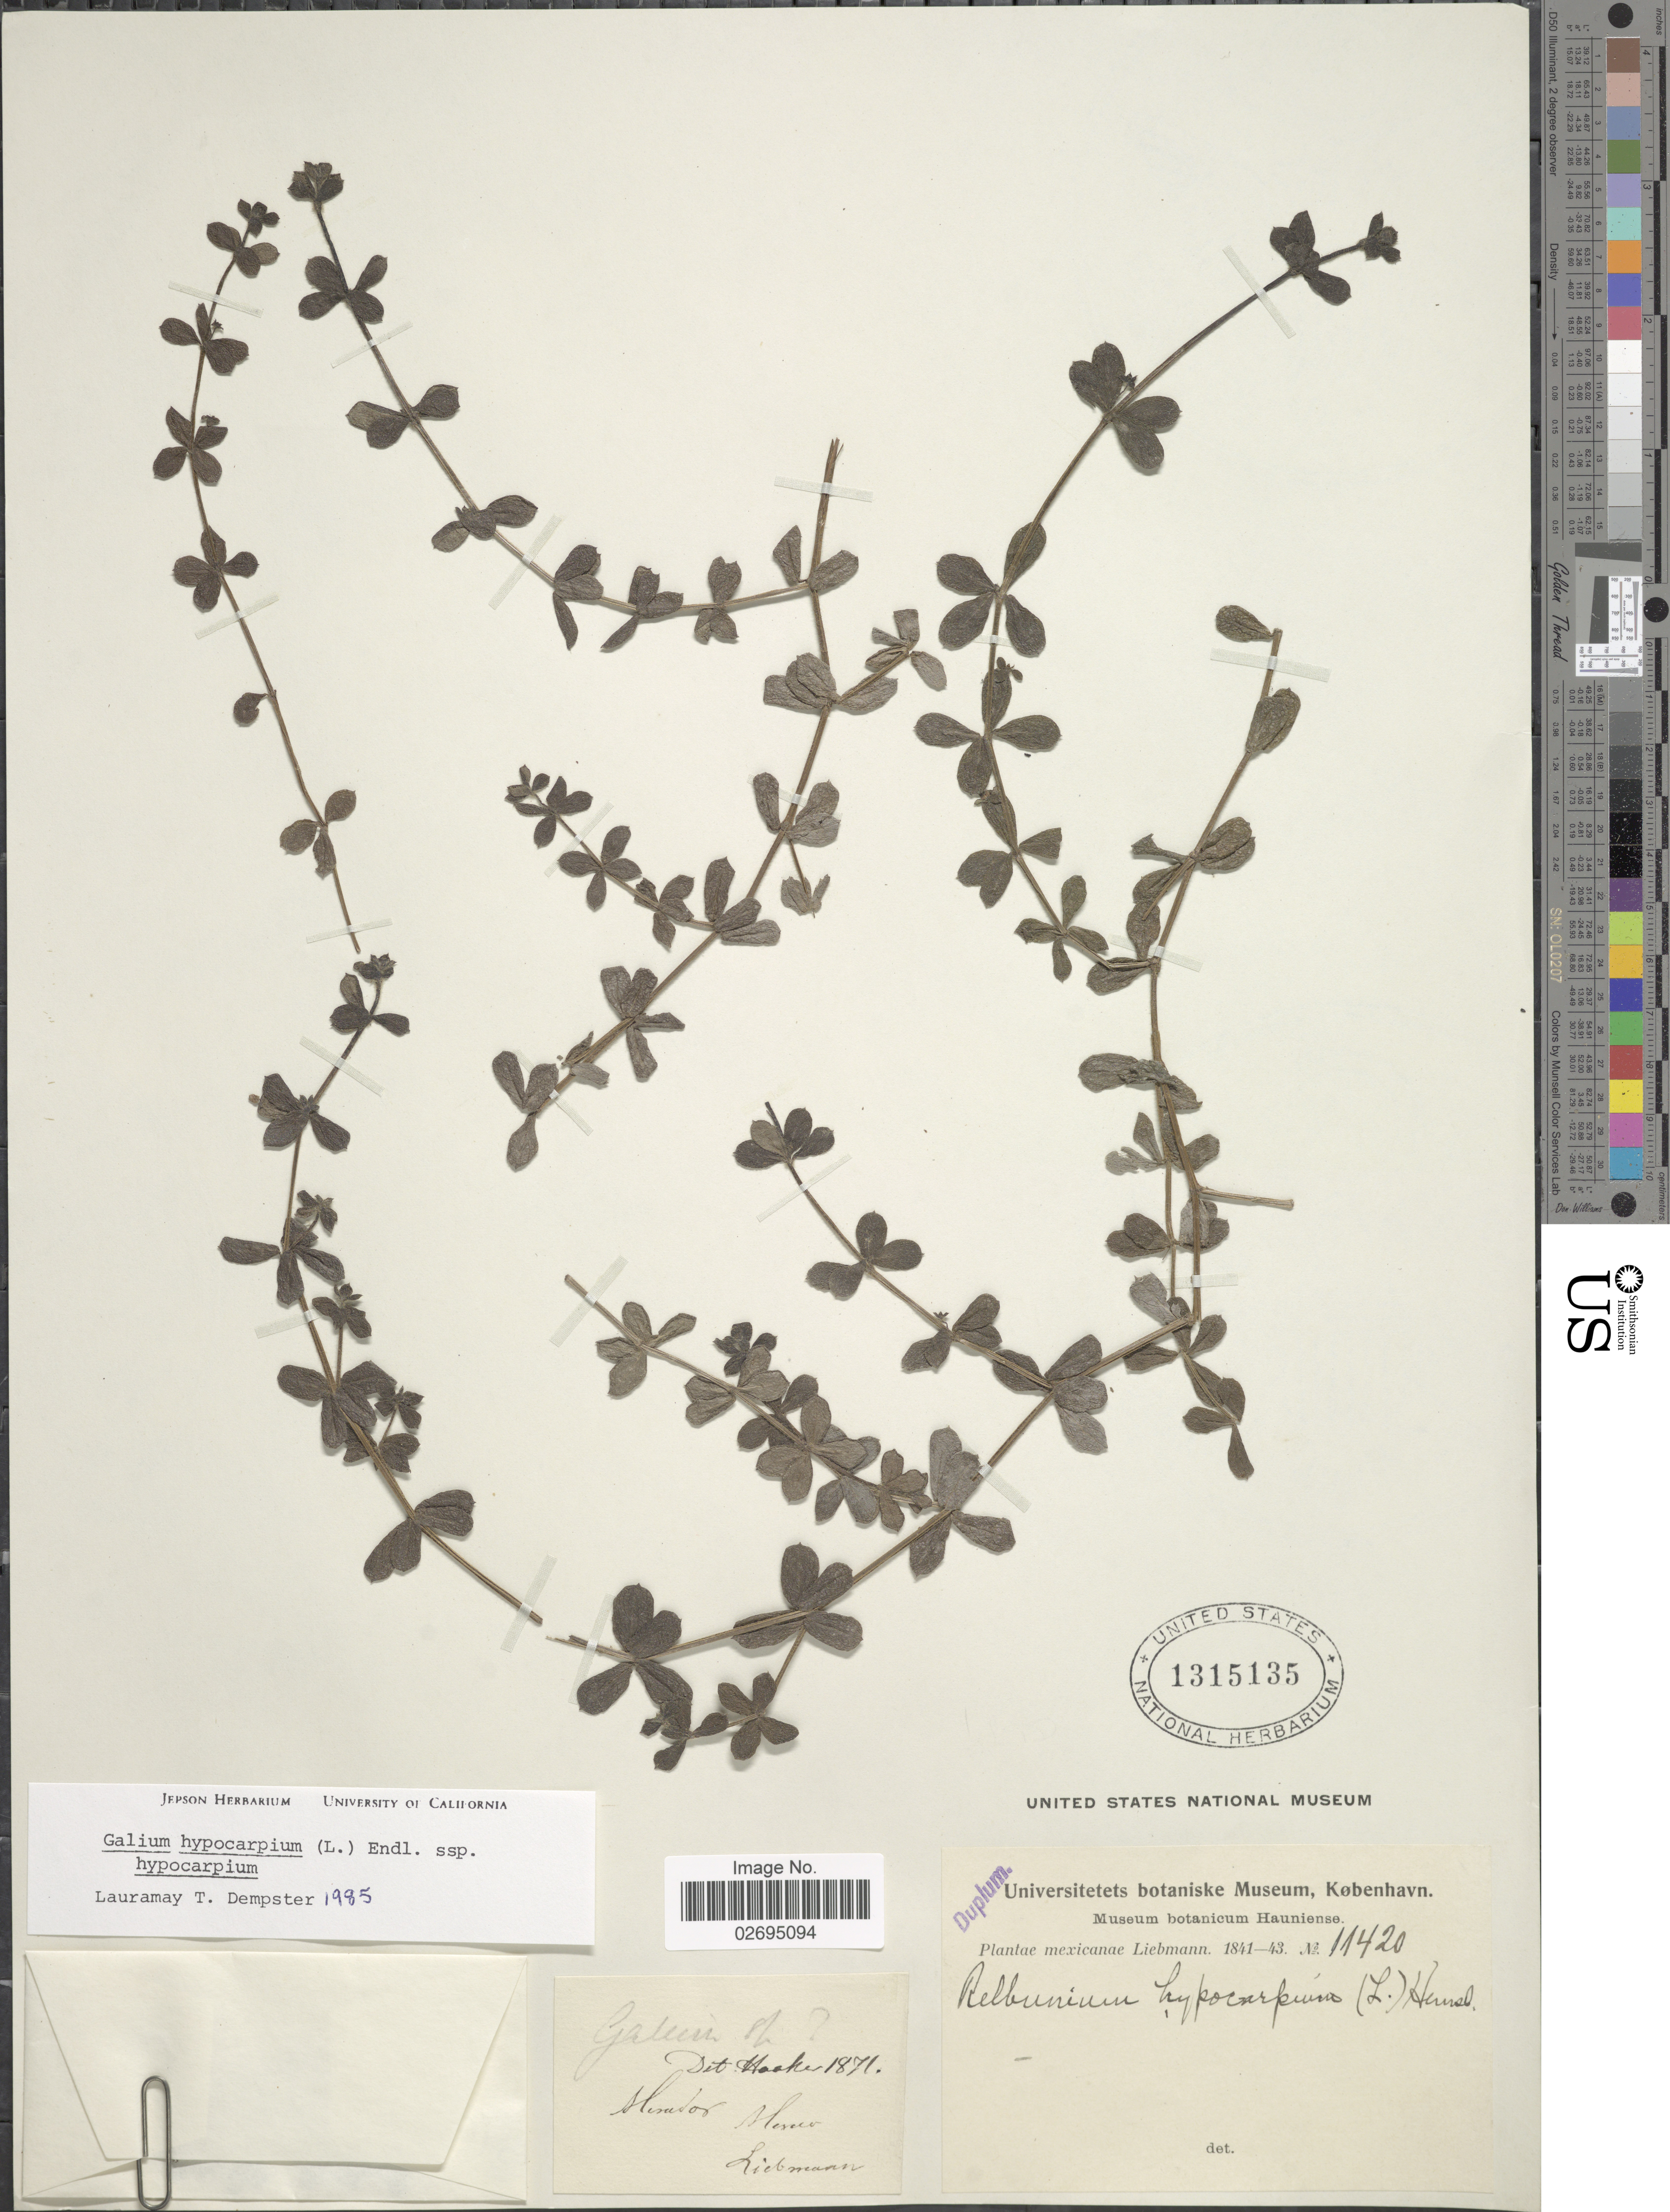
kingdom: Plantae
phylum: Tracheophyta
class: Magnoliopsida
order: Gentianales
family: Rubiaceae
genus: Galium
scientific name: Galium hypocarpium subsp. hypocarpium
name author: (L.) Endl. ex Griseb.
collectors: Liebmann, --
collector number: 11420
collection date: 1841/1843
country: Mexico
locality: Mirador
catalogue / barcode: US 1315135